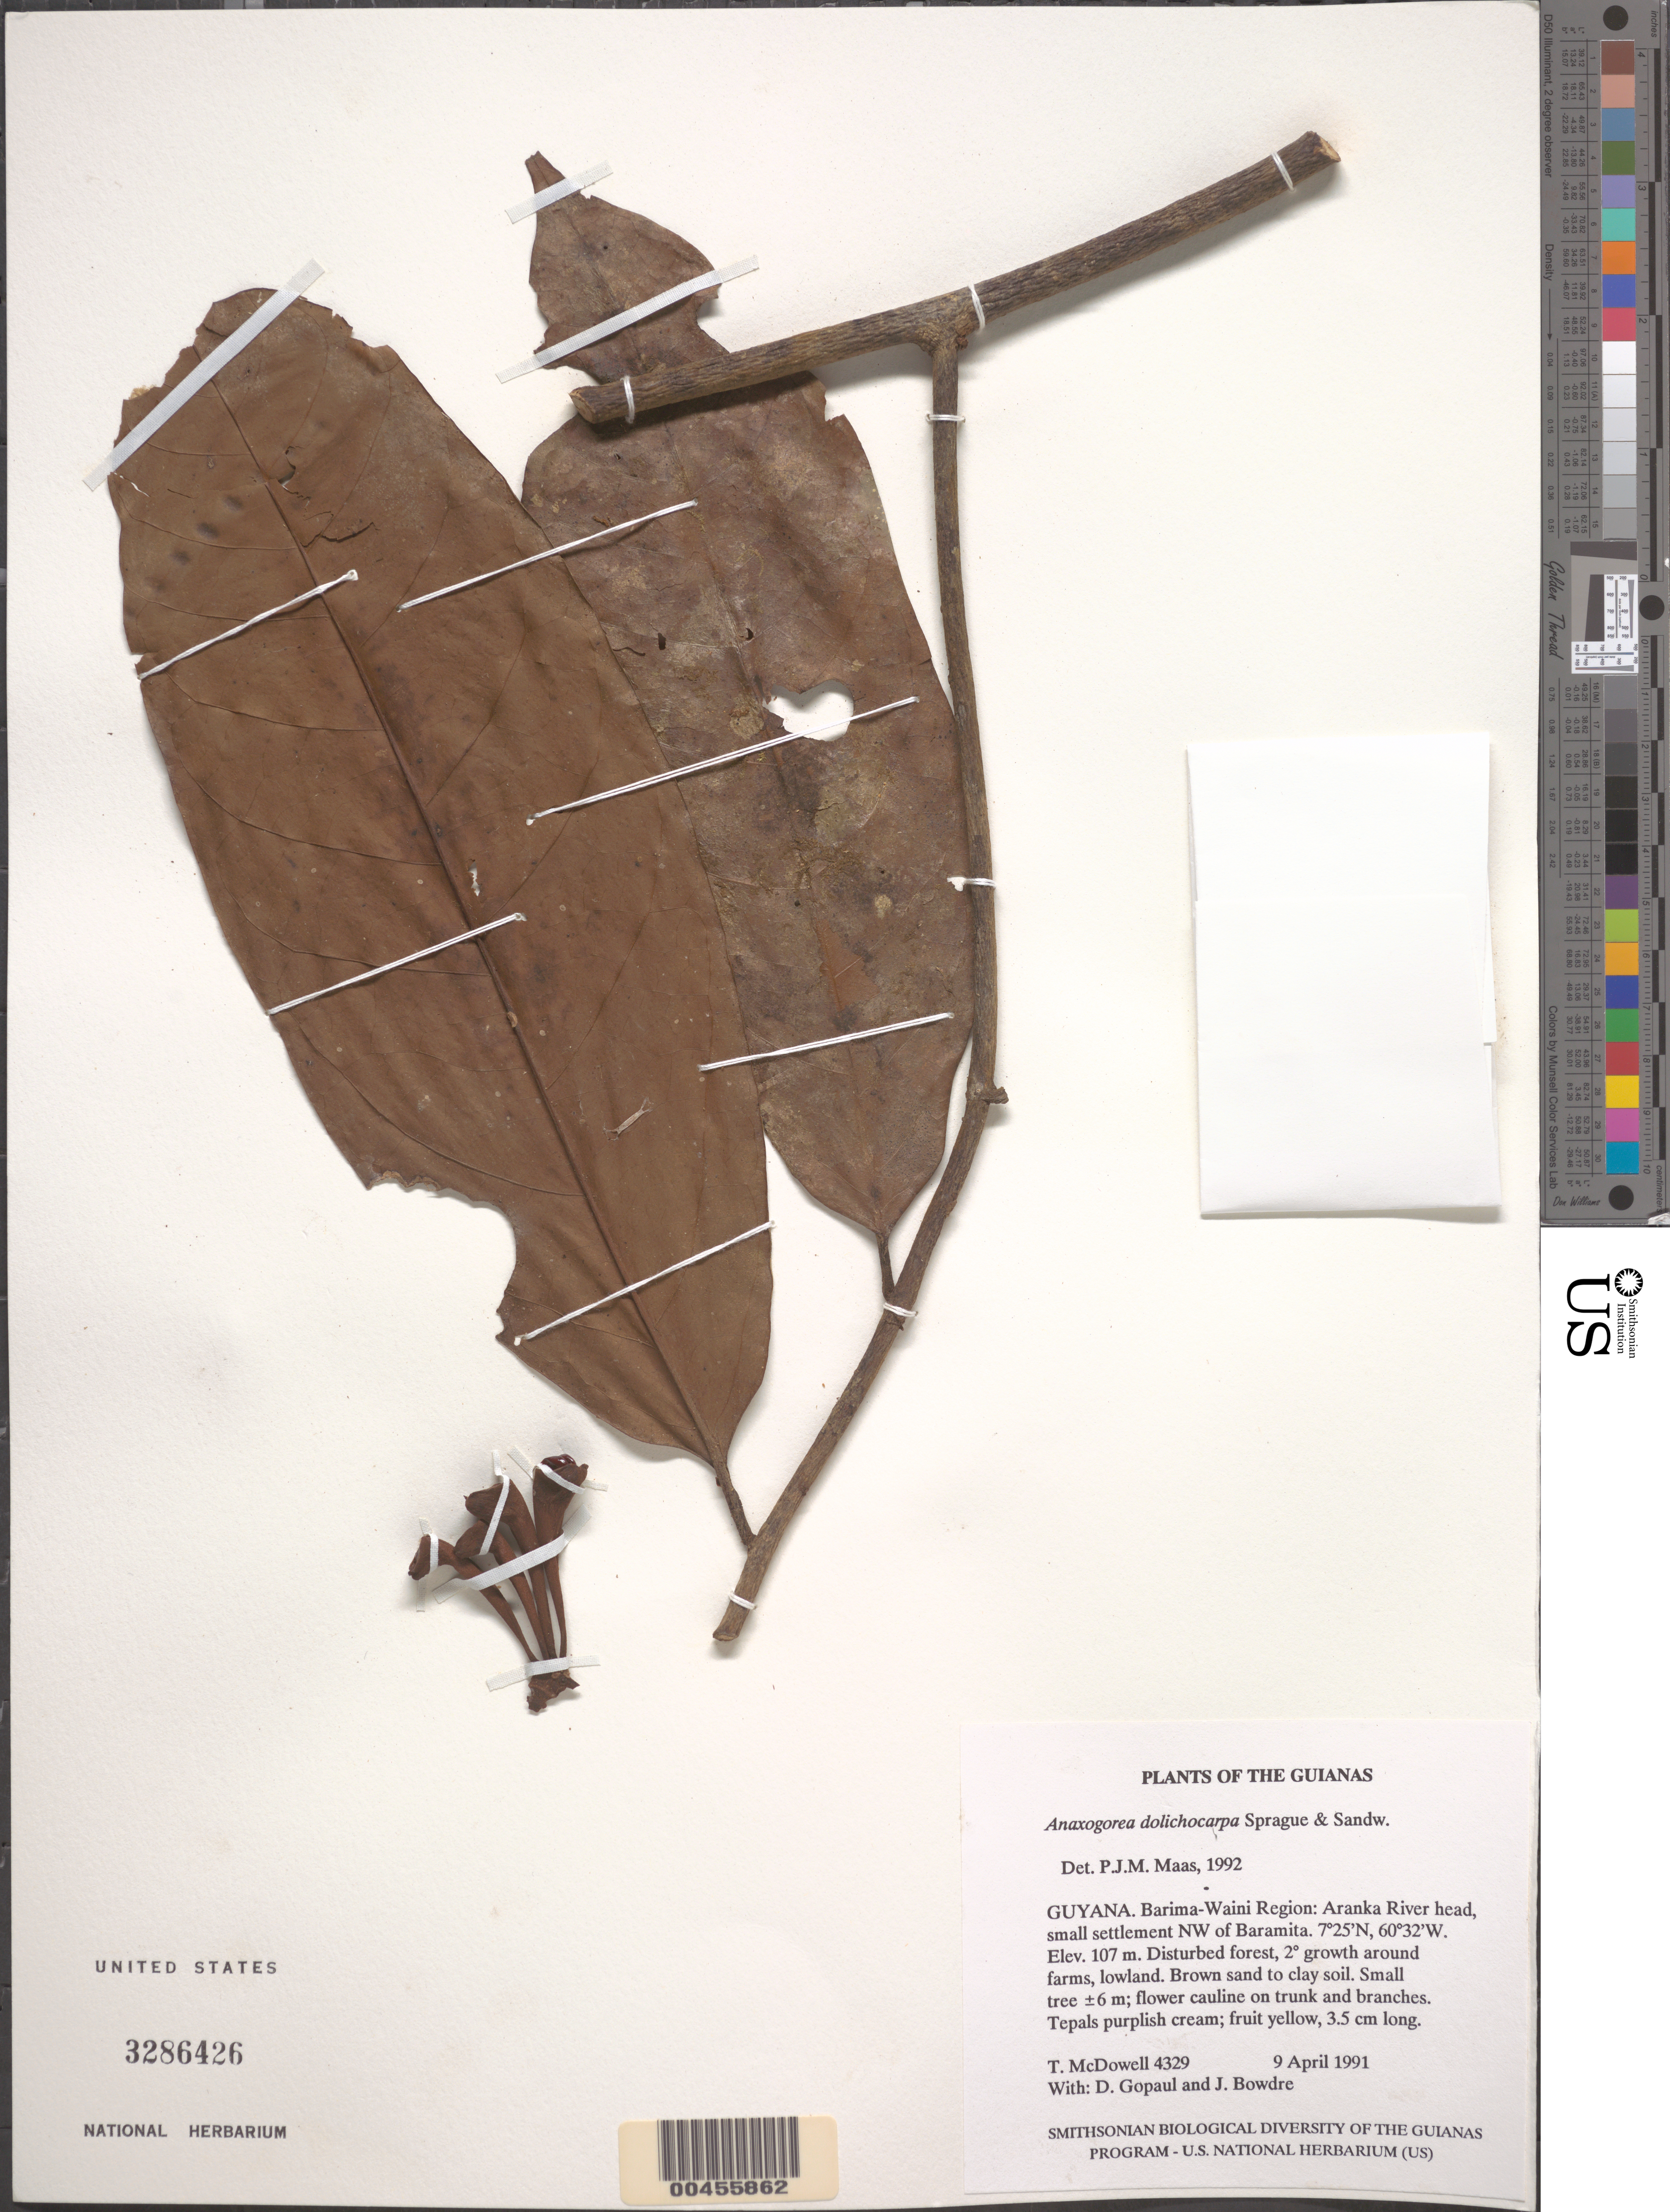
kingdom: Plantae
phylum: Tracheophyta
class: Magnoliopsida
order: Magnoliales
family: Annonaceae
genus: Anaxagorea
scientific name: Anaxagorea dolichocarpa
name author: Sprague & Sandwith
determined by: Maas, Paul J. M.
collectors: T. McDowell, D. Gopaul & J. Bowdre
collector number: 4329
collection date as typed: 9 April 1991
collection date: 1991-04-09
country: Guyana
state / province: Barima-Waini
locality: Aranka River head, small settlement NW of Baramita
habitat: Disturbed forest, secondary growth around farms, lowland. Brown sand to clay soil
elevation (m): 107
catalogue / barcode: US 3286426